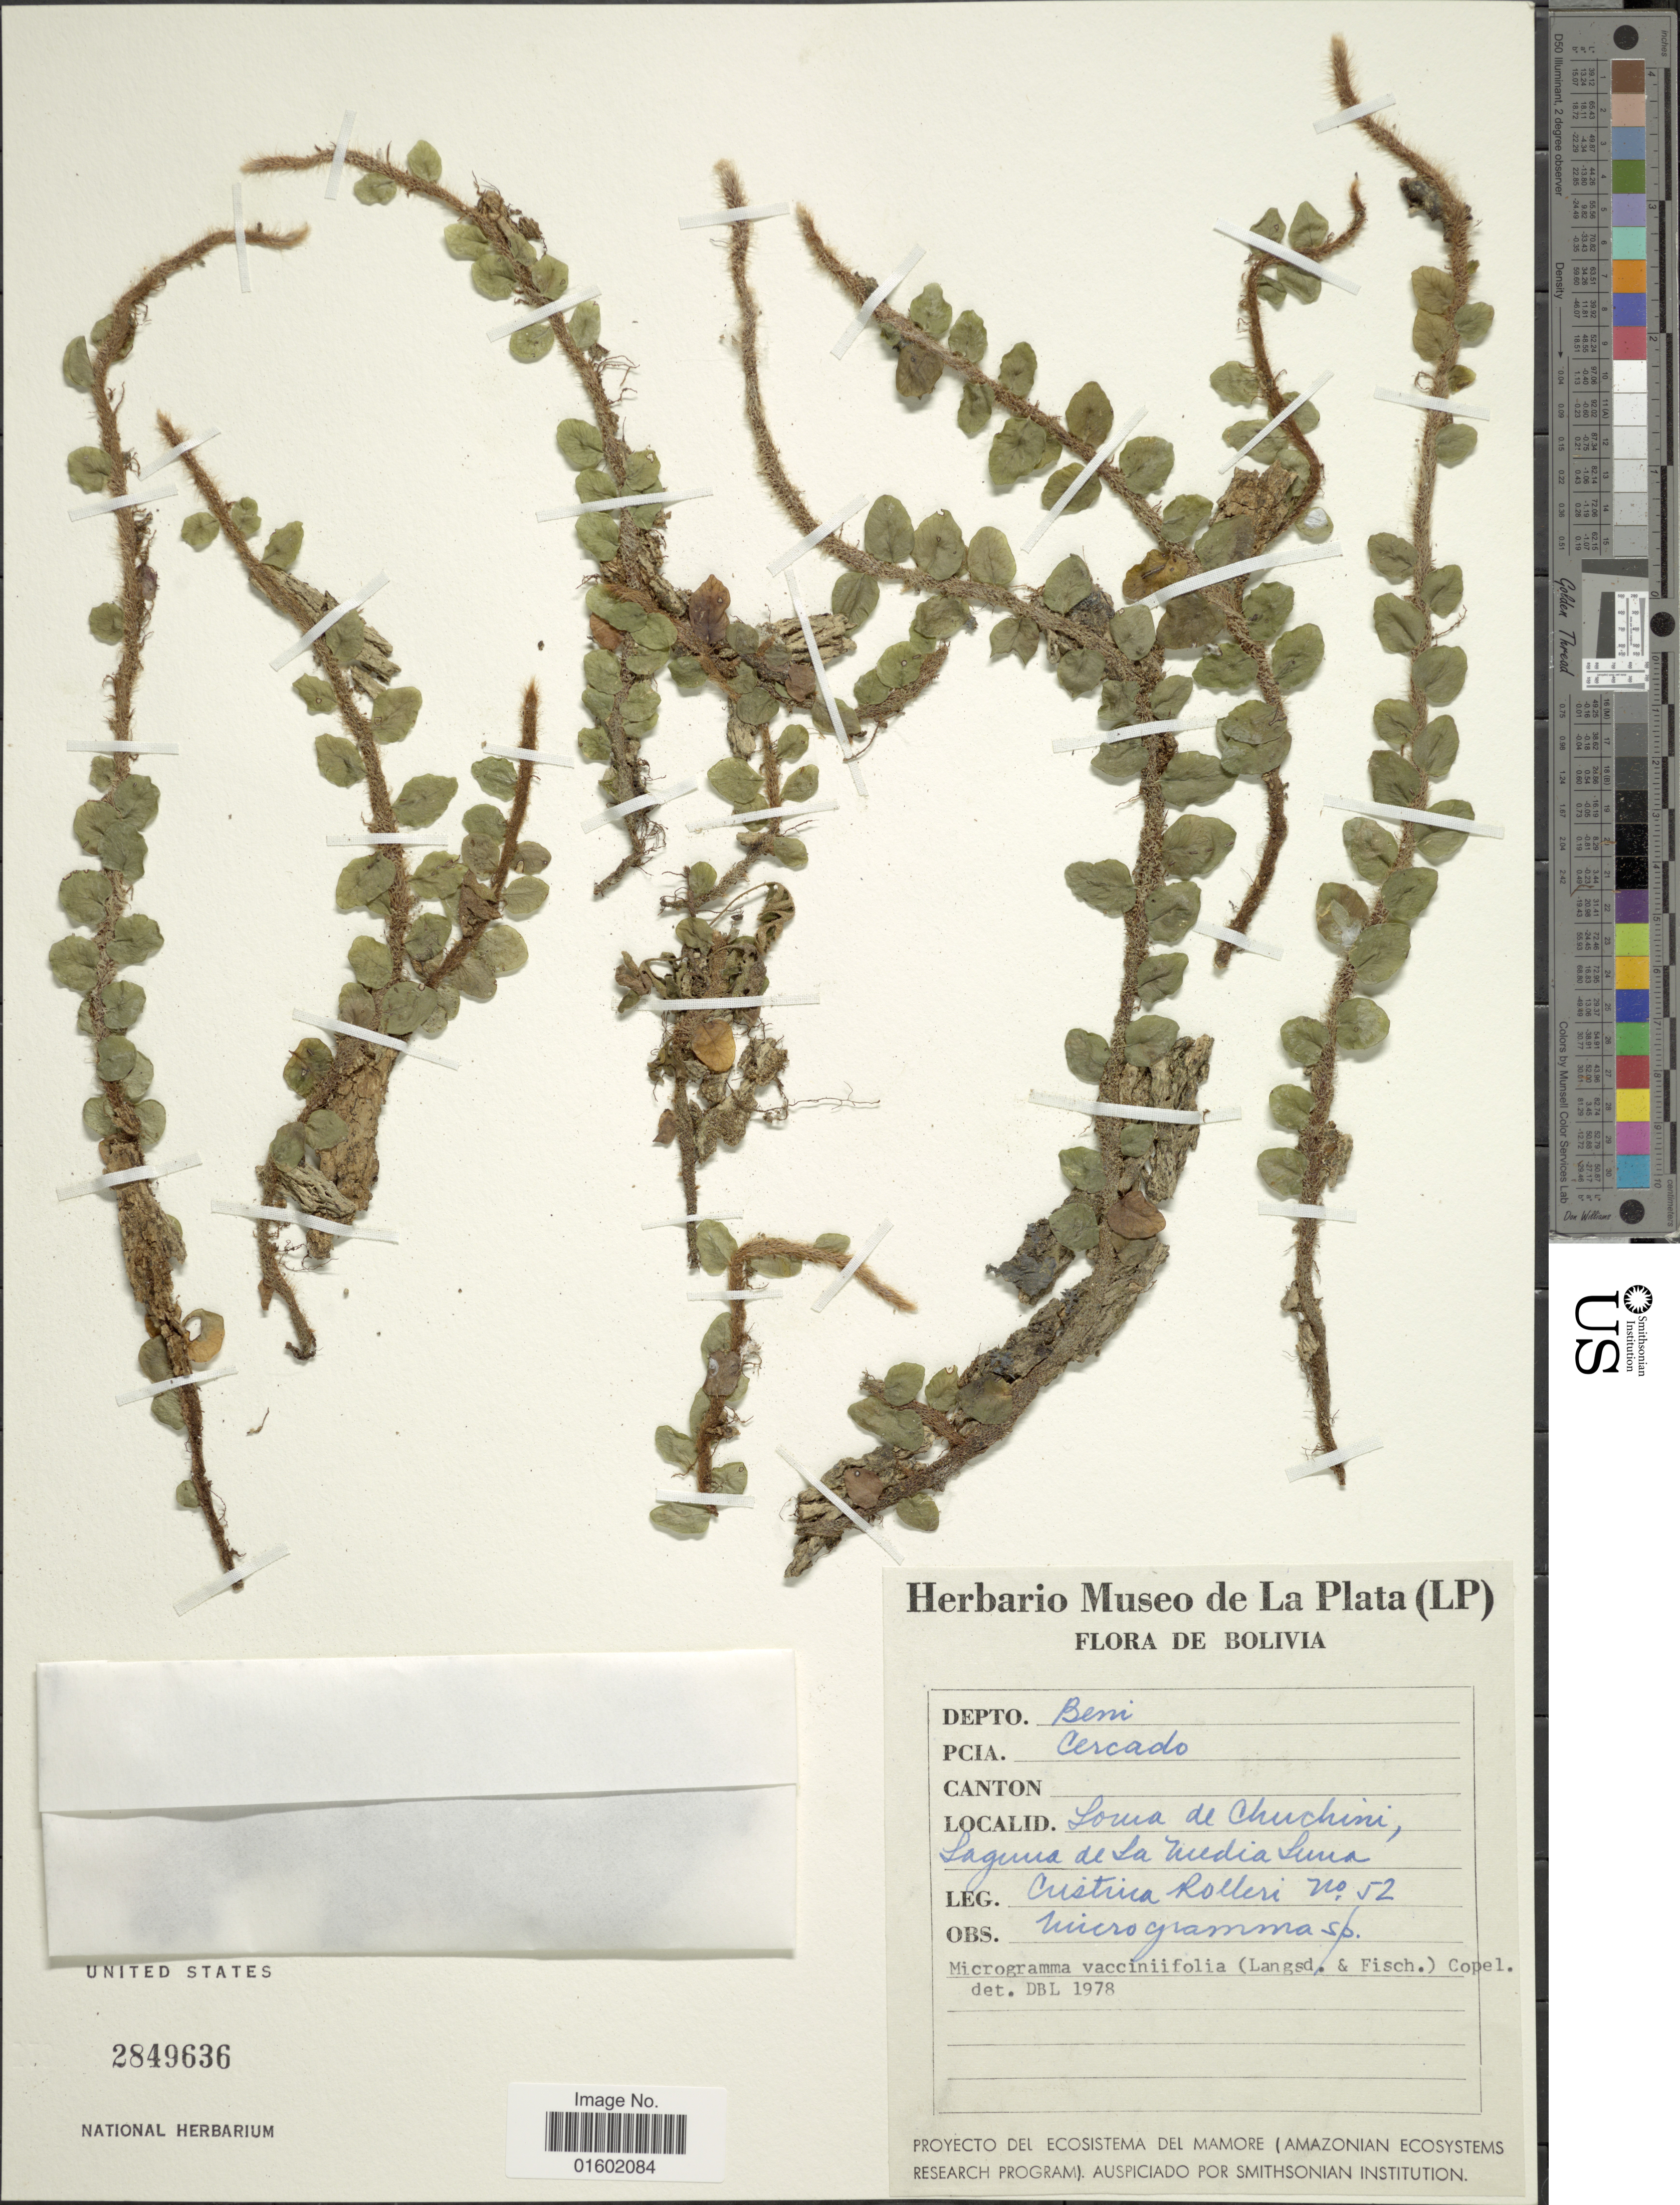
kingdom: Plantae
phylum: Tracheophyta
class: Polypodiopsida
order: Polypodiales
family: Polypodiaceae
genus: Microgramma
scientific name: Microgramma vaccinifolia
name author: (Langsd. & Fisch.) Copel.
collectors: C. Rolleri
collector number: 52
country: Bolivia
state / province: Beni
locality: Depto. Beni, Cercado, Loua de Chuchini, laguna de la Media Luna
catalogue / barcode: US 2849636